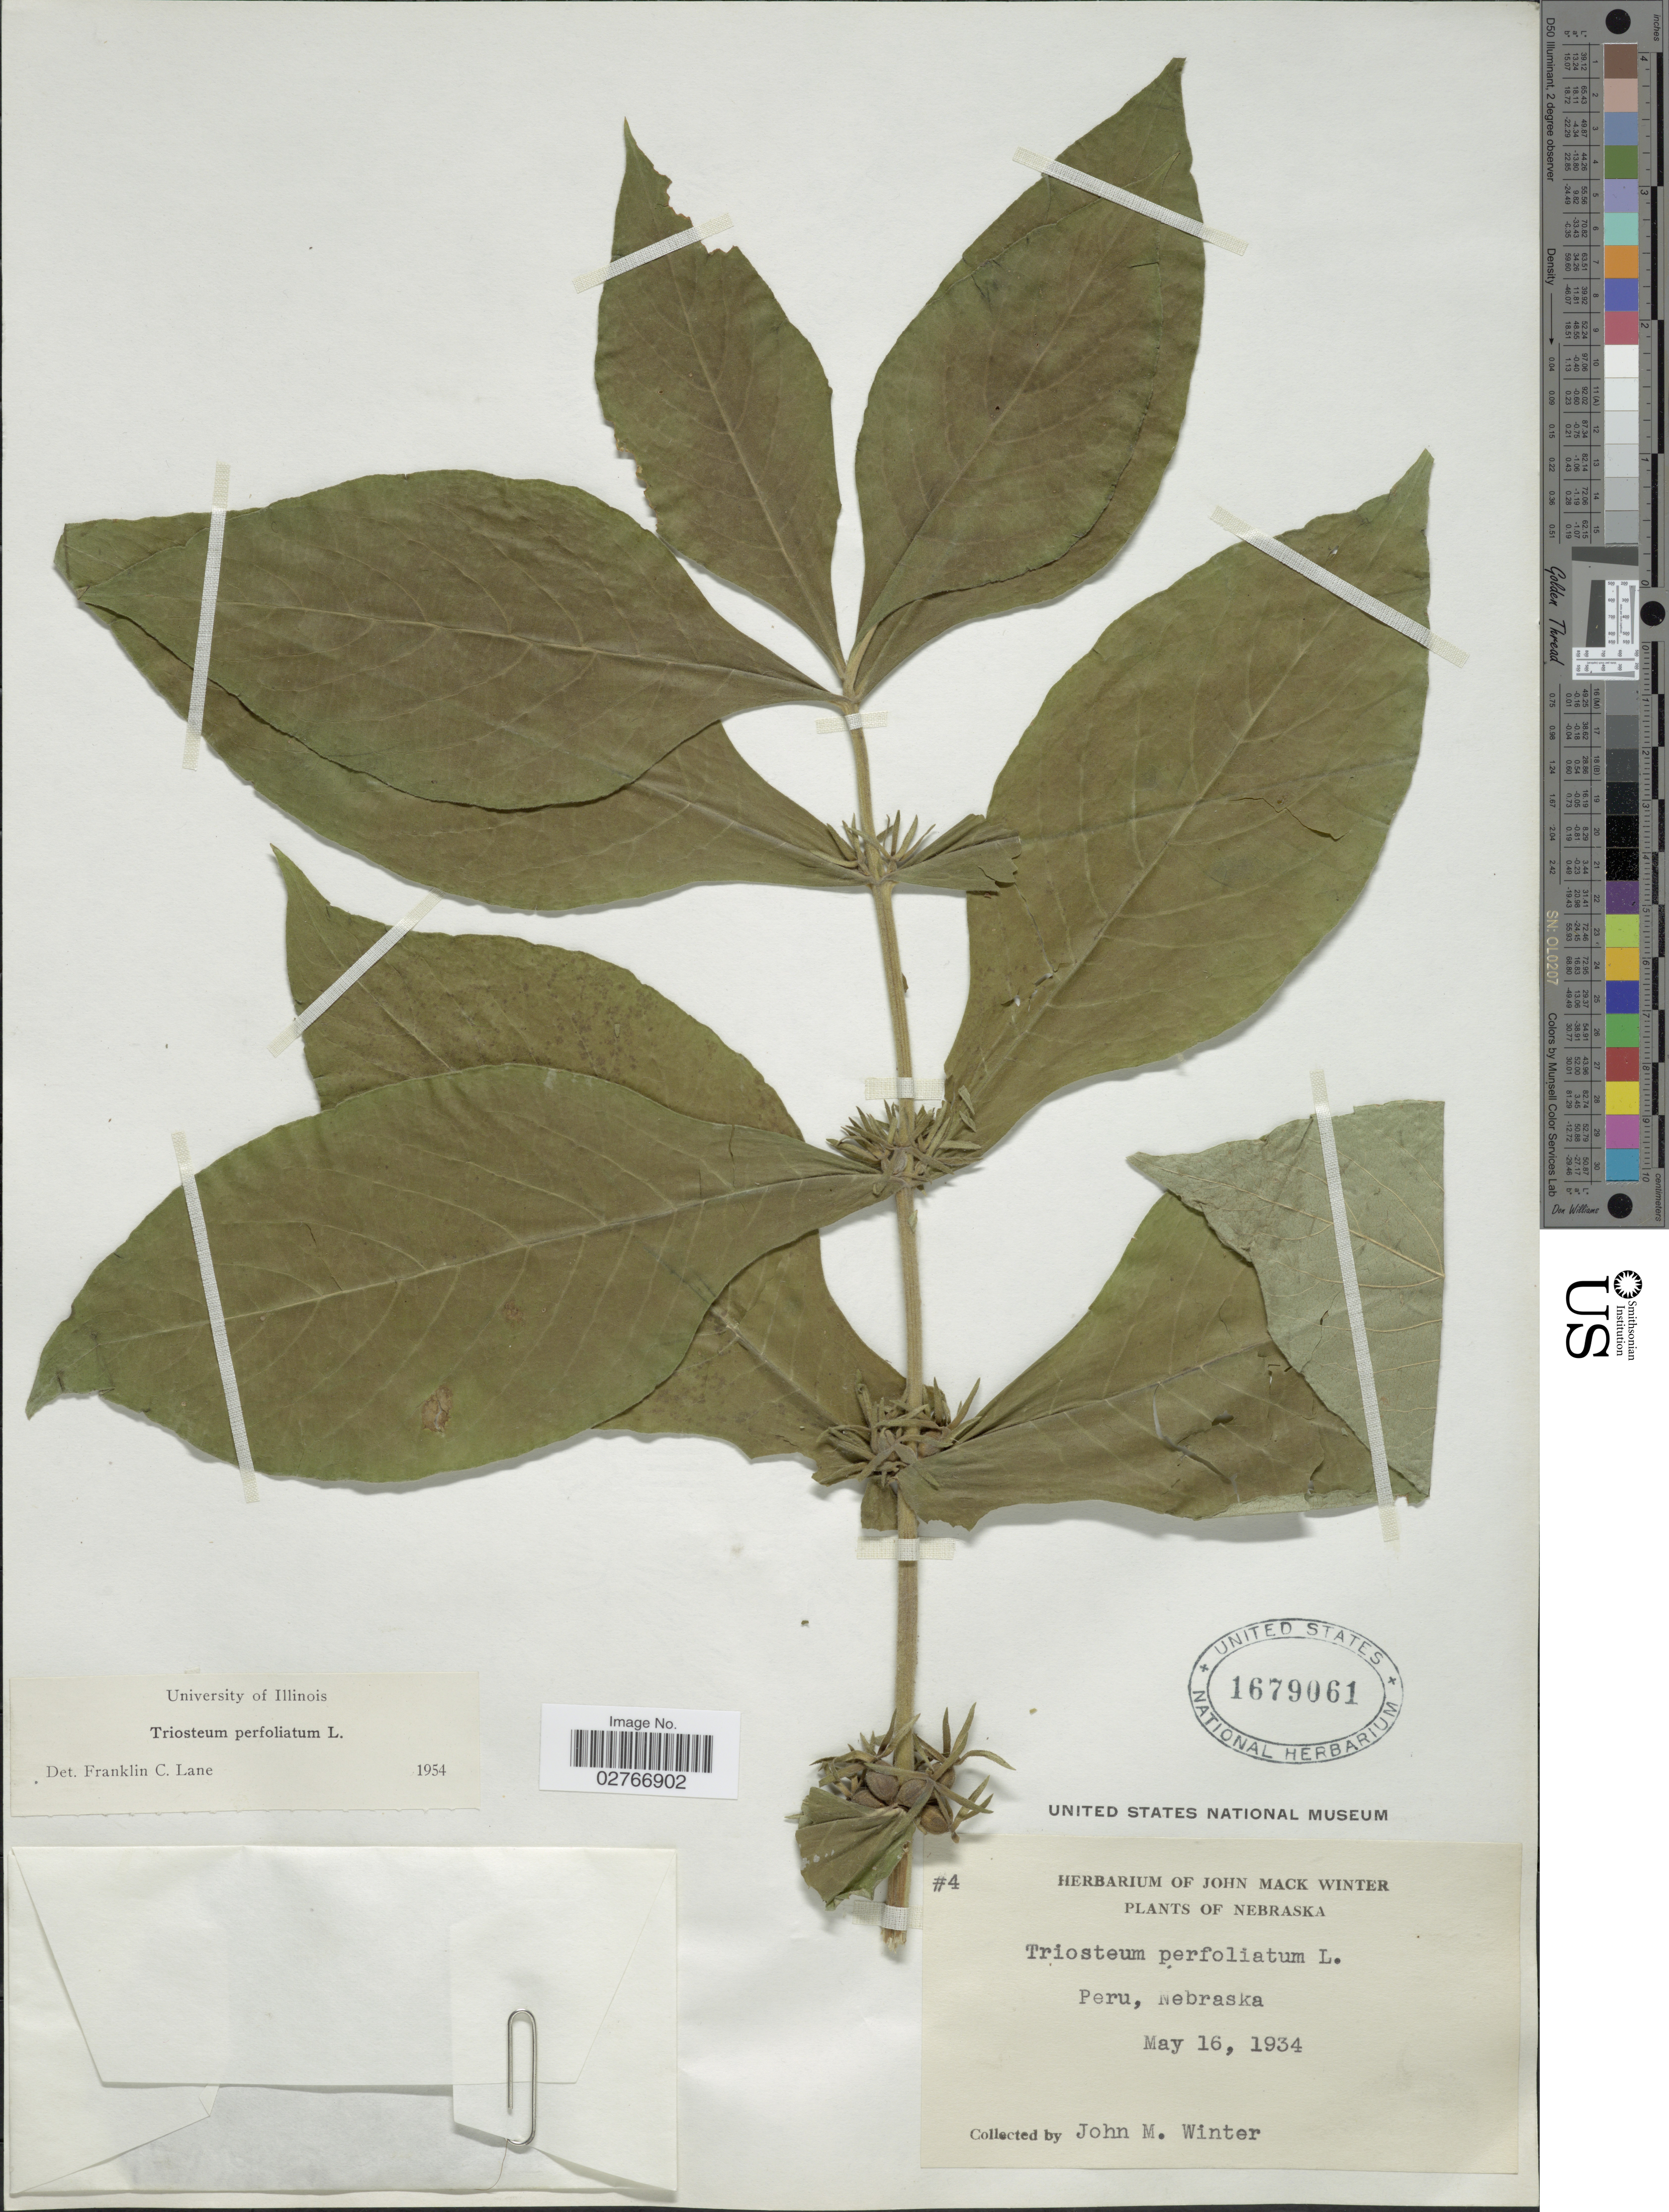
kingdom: Plantae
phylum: Tracheophyta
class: Magnoliopsida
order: Dipsacales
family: Caprifoliaceae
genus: Triosteum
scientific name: Triosteum perfoliatum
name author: L.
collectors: J. M. Winter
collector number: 4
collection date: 1934-05-16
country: United States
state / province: Nebraska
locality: Peru, Nebraska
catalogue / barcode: US 1679061